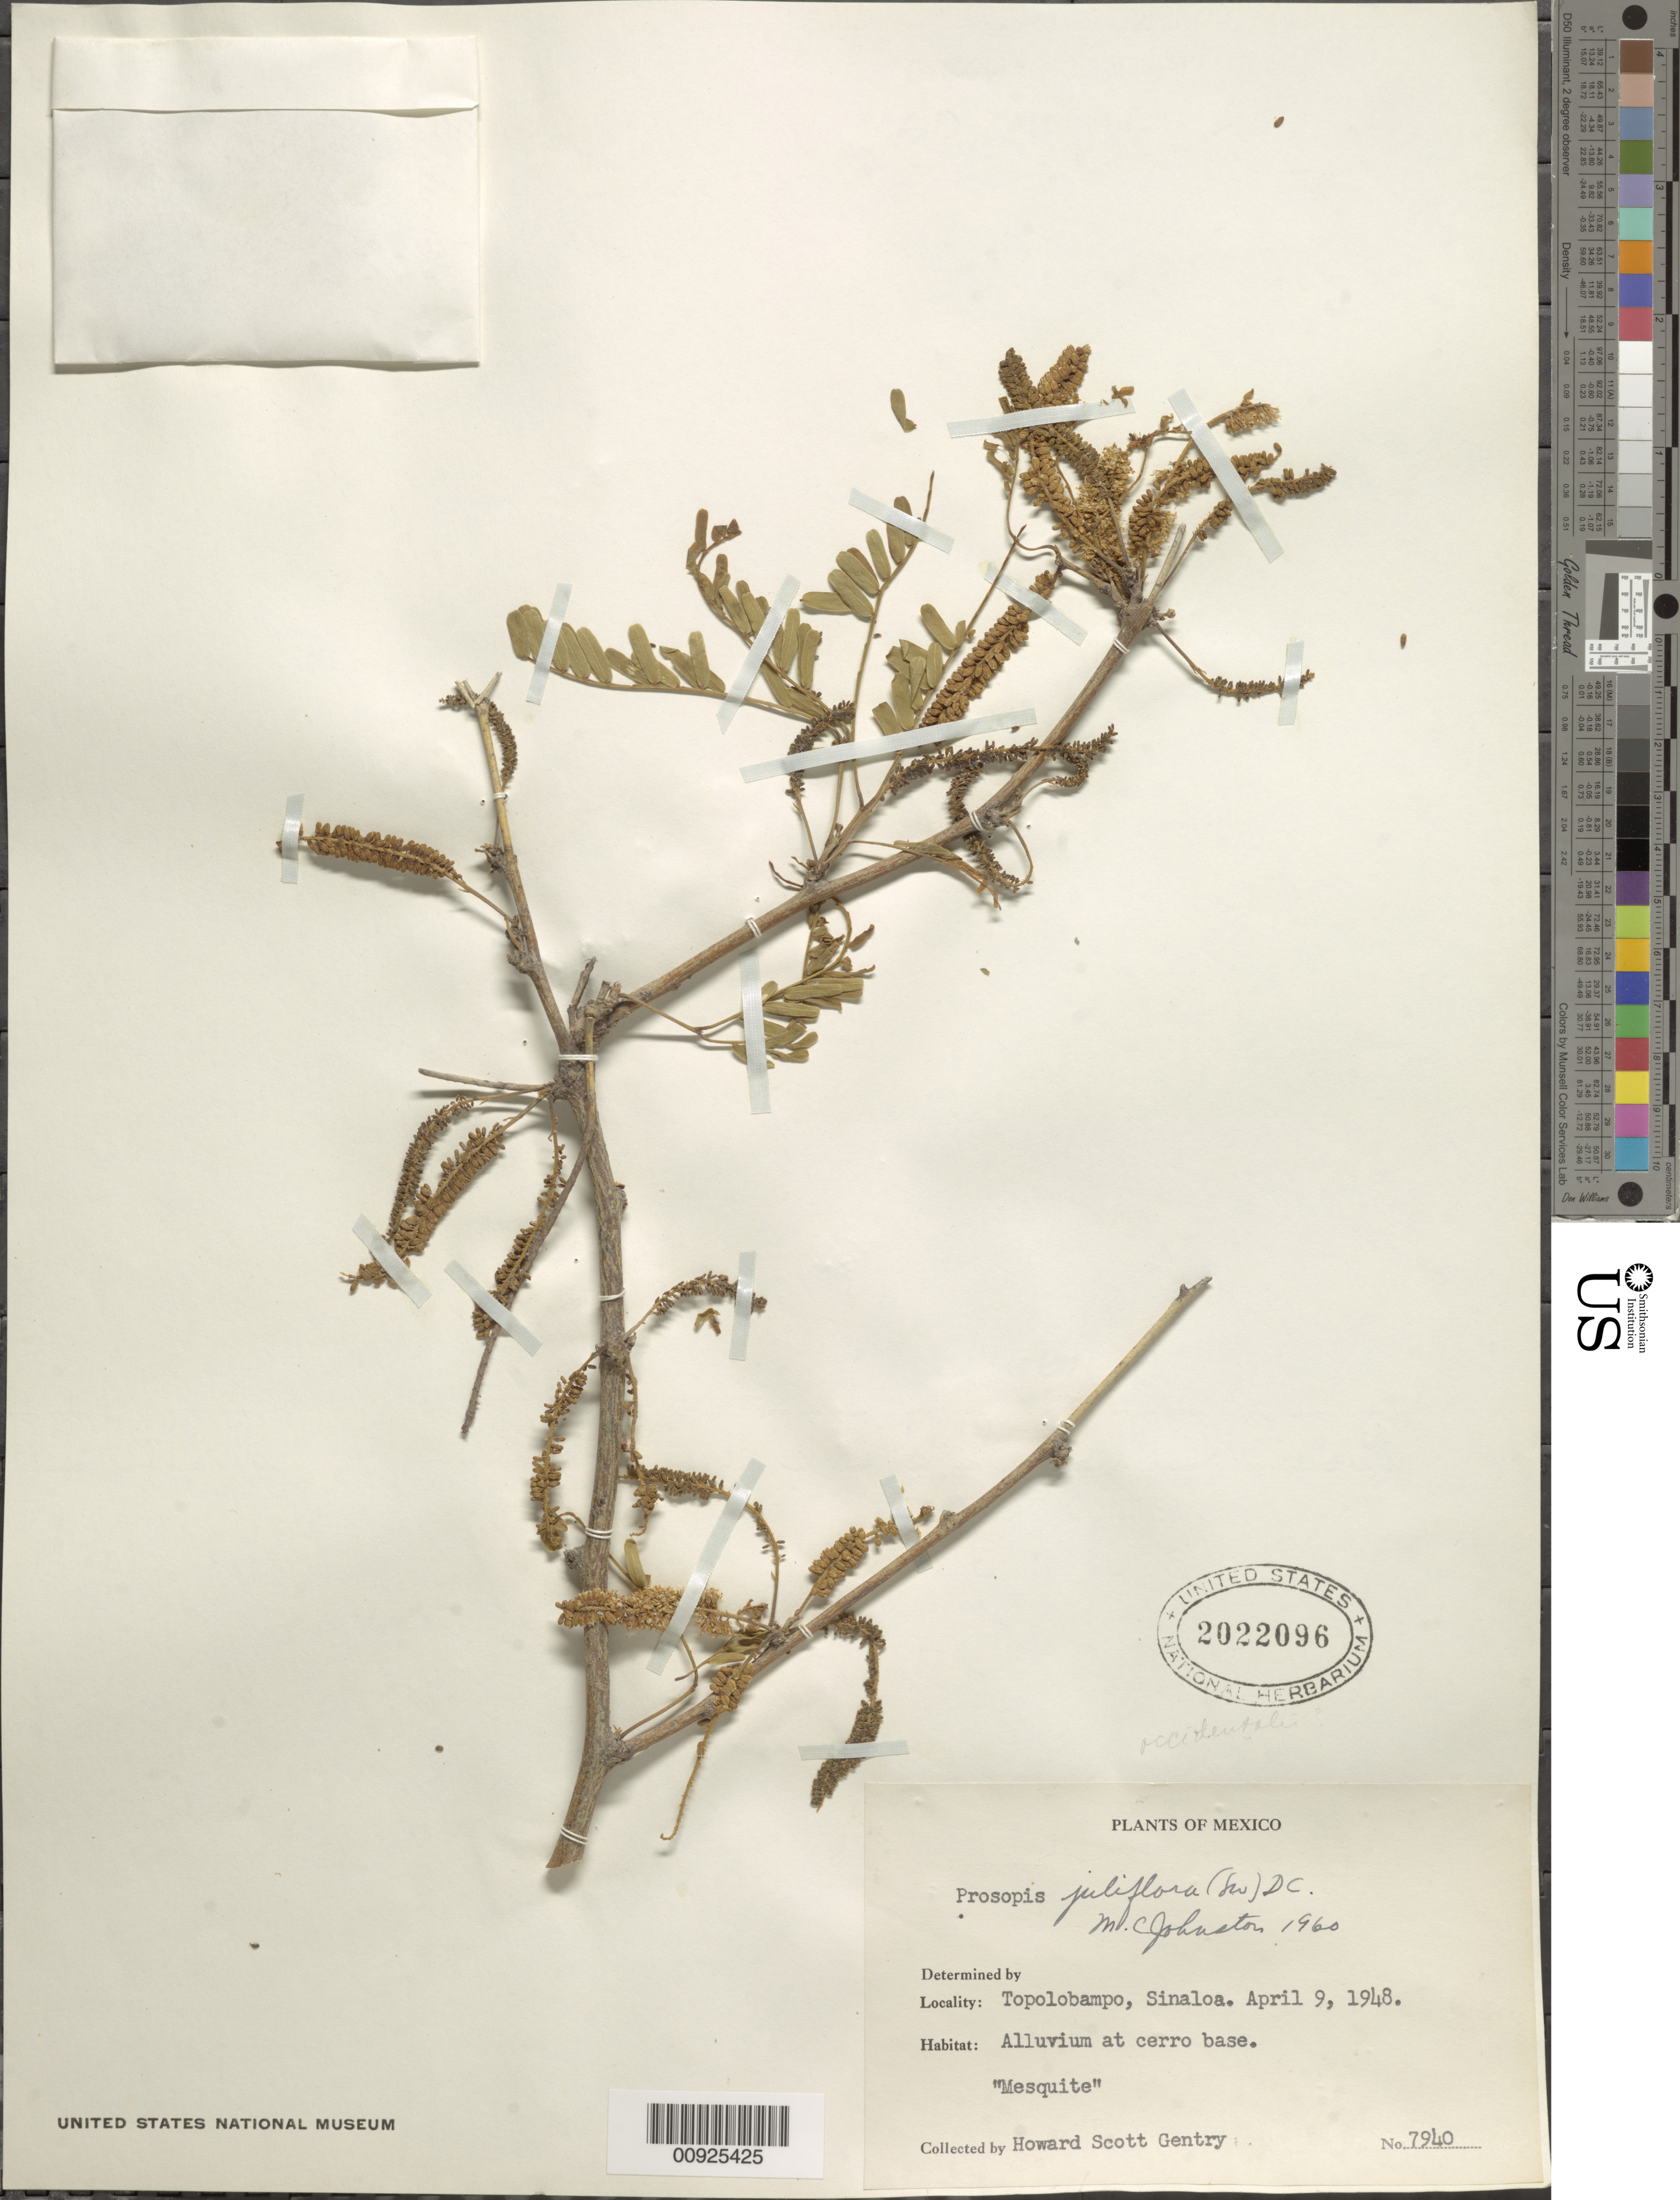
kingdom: Plantae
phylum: Tracheophyta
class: Magnoliopsida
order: Fabales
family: Fabaceae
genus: Neltuma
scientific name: Neltuma juliflora var. juliflora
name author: (Sw.) Raf.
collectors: H. S. Gentry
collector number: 7940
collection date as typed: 09 Apr 1948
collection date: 1948-04-09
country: Mexico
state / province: Sinaloa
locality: Topolobampo, Sinaloa.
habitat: Alluvium at cerro base.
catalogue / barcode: US 2022096